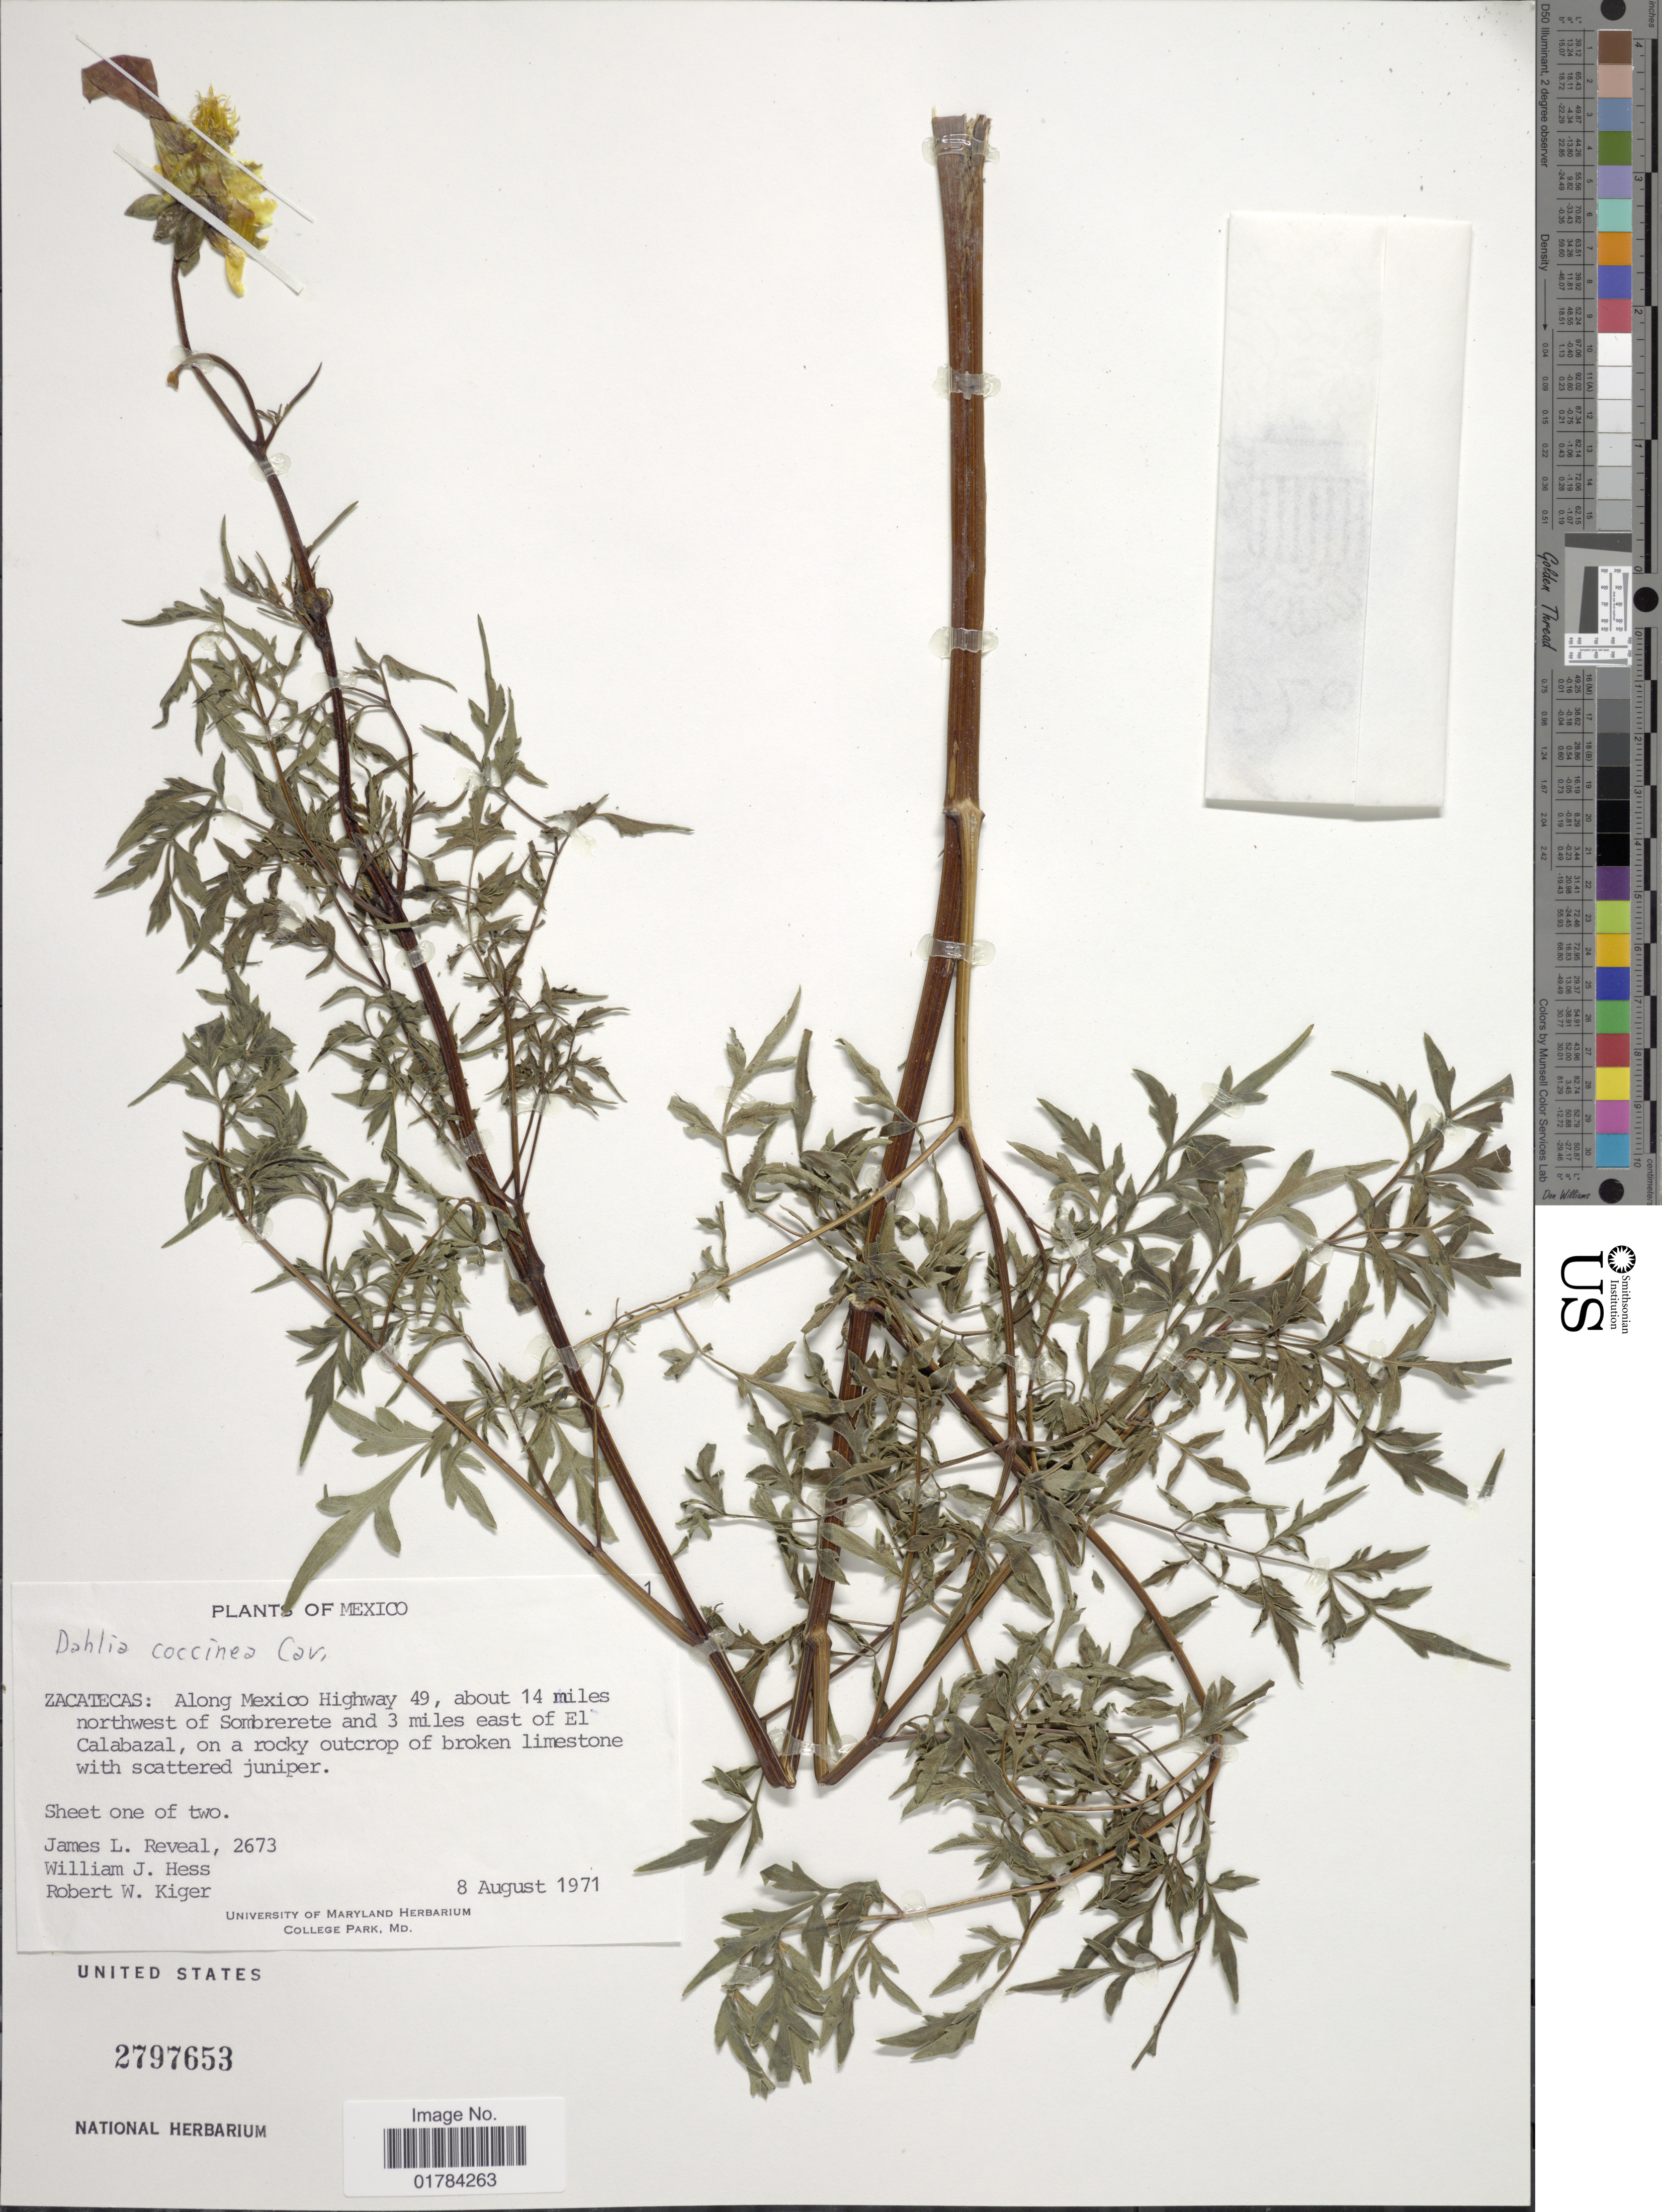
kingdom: Plantae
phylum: Tracheophyta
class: Magnoliopsida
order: Asterales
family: Asteraceae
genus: Dahlia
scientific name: Dahlia coccinea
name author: Cav.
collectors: J. L. Reveal, W. Hess & R. Kiger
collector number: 2673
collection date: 1971-08-08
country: Mexico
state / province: Zacatecas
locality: Along Mexico Highway 49, about 14 miles northwest of Sombrerete and 3 miles east of El Calabazal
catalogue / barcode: US 2797653